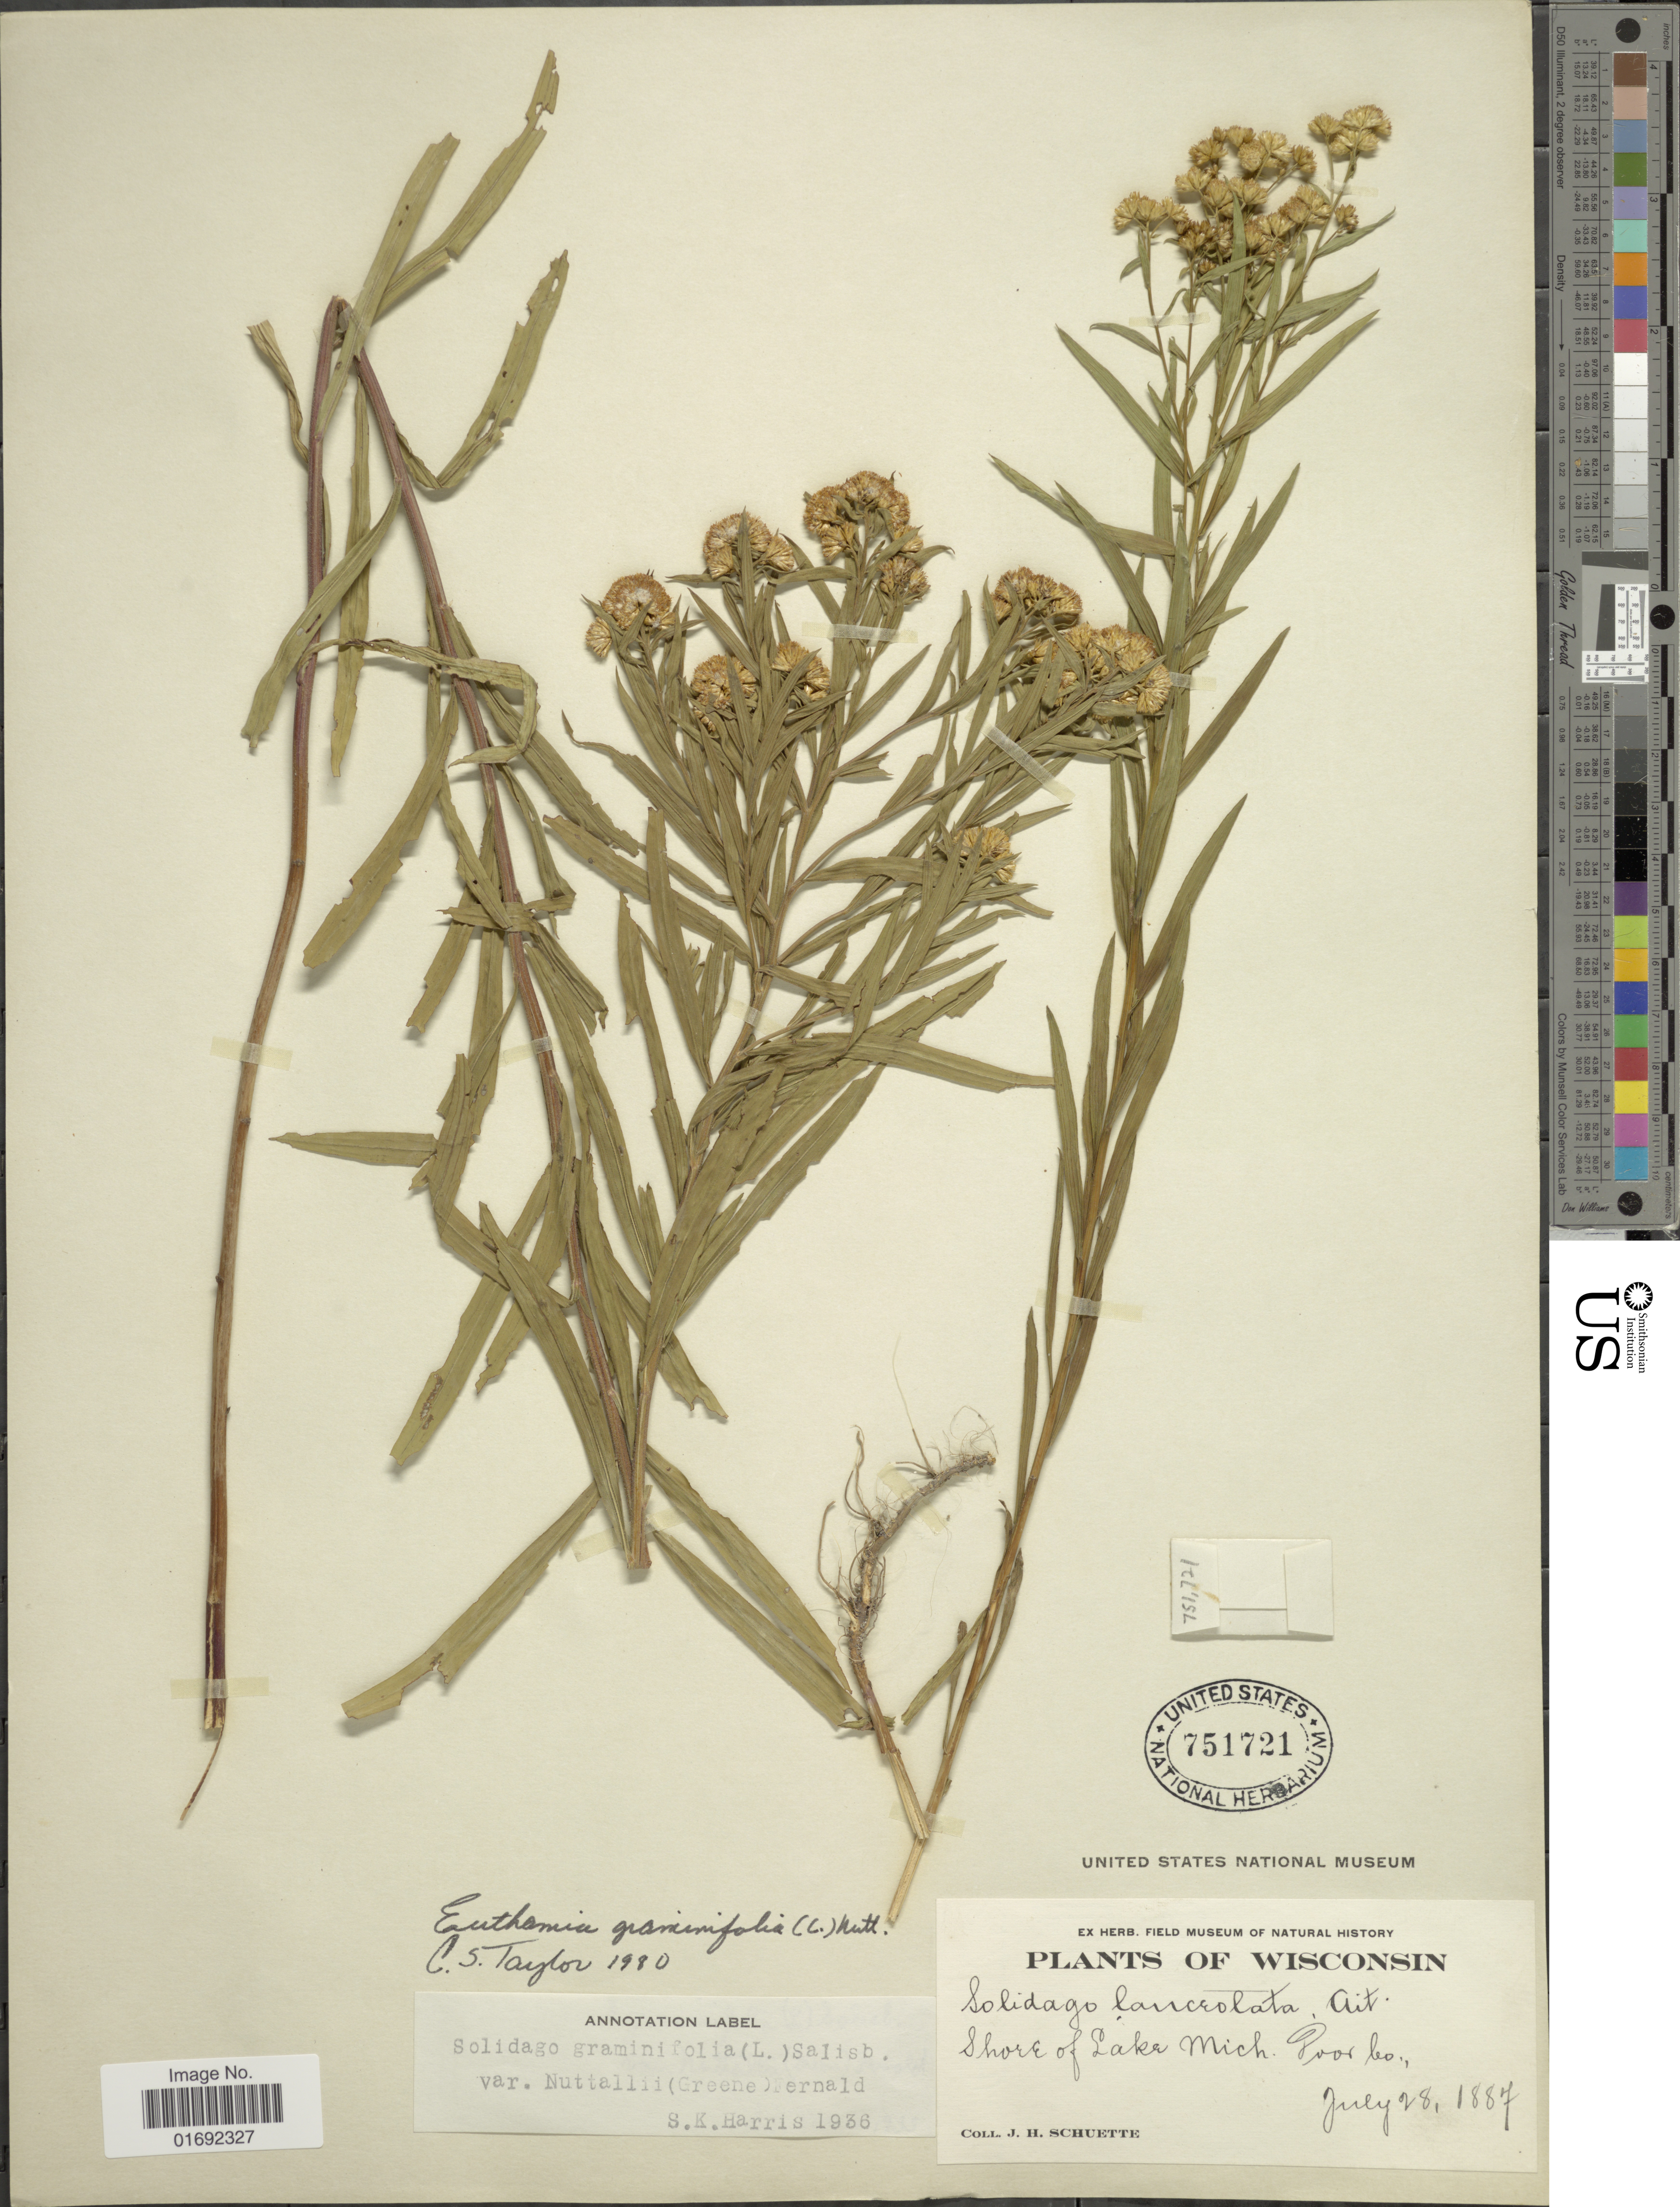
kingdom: Plantae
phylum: Tracheophyta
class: Magnoliopsida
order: Asterales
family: Asteraceae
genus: Euthamia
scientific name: Euthamia graminifolia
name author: (L.) Nutt.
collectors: J. H. Schuette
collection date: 1887-07-28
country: United States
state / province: Wisconsin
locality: Shore of Lake Mich., Poor Co.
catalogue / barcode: US 751721